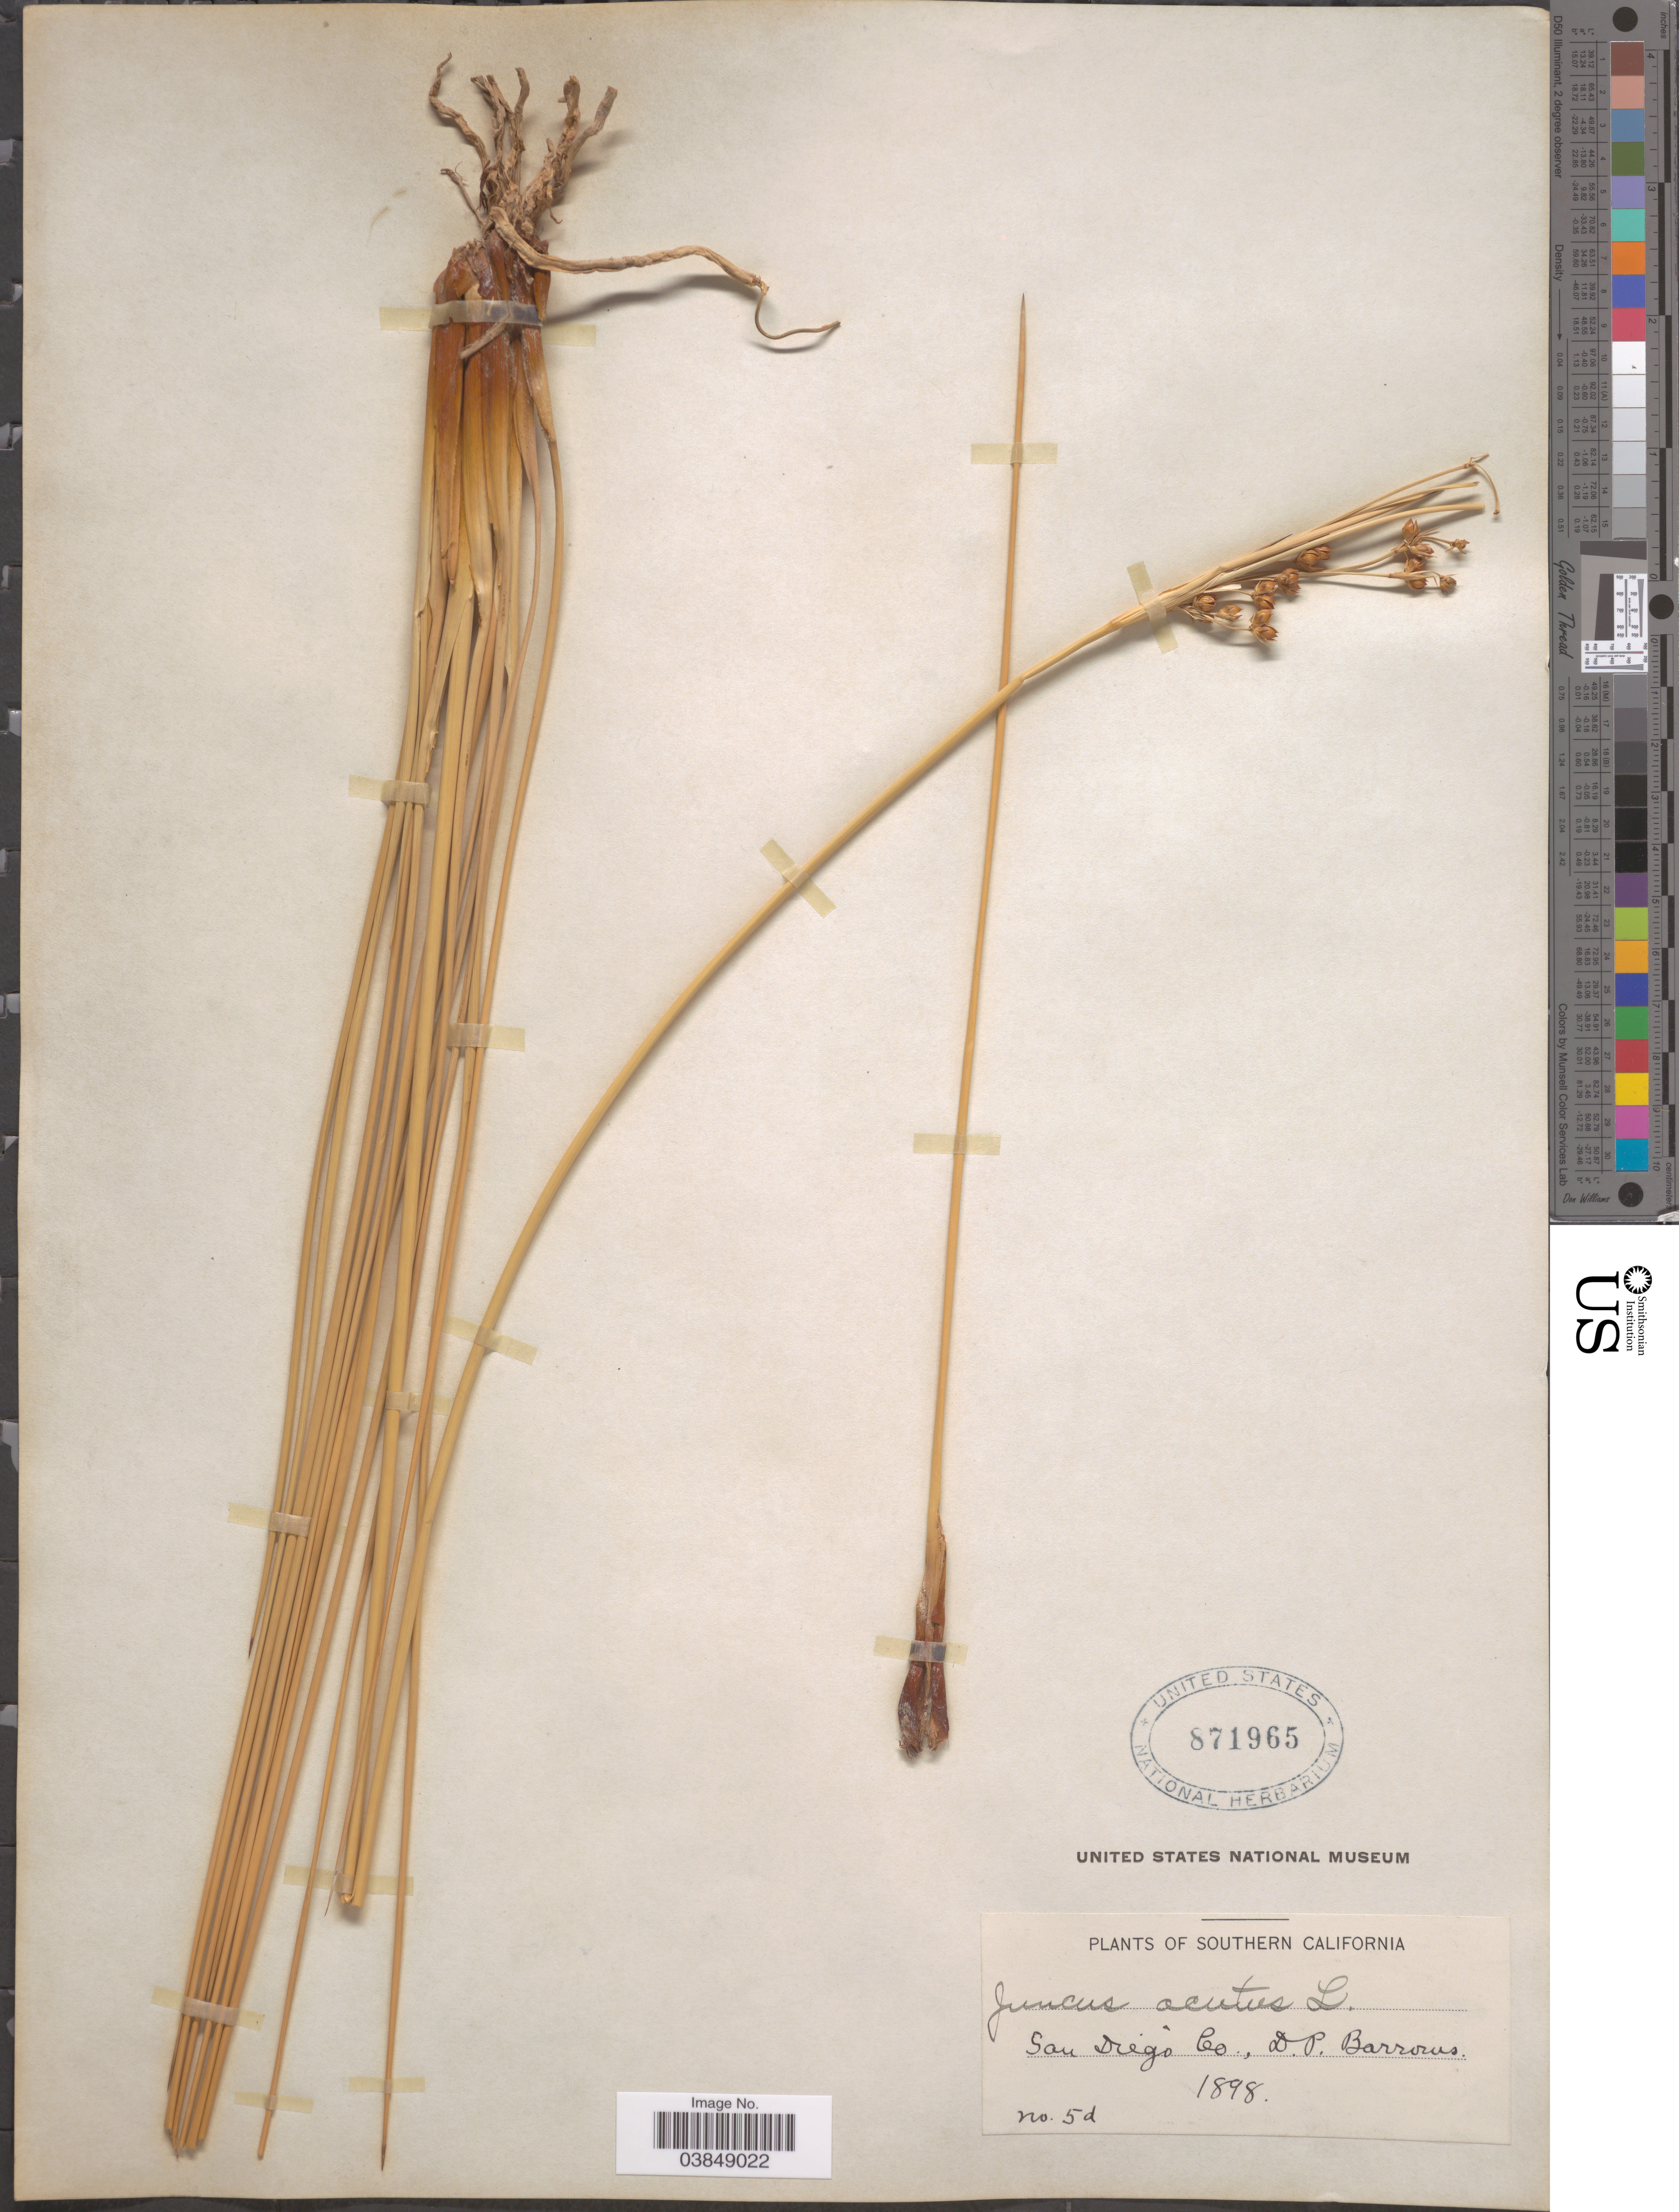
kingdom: Plantae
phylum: Tracheophyta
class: Liliopsida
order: Poales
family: Juncaceae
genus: Juncus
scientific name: Juncus acutus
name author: L.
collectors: D. Barrows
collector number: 5d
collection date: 1898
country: United States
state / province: California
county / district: San Diego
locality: Southern California. San Diego Co.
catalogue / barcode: US 871965